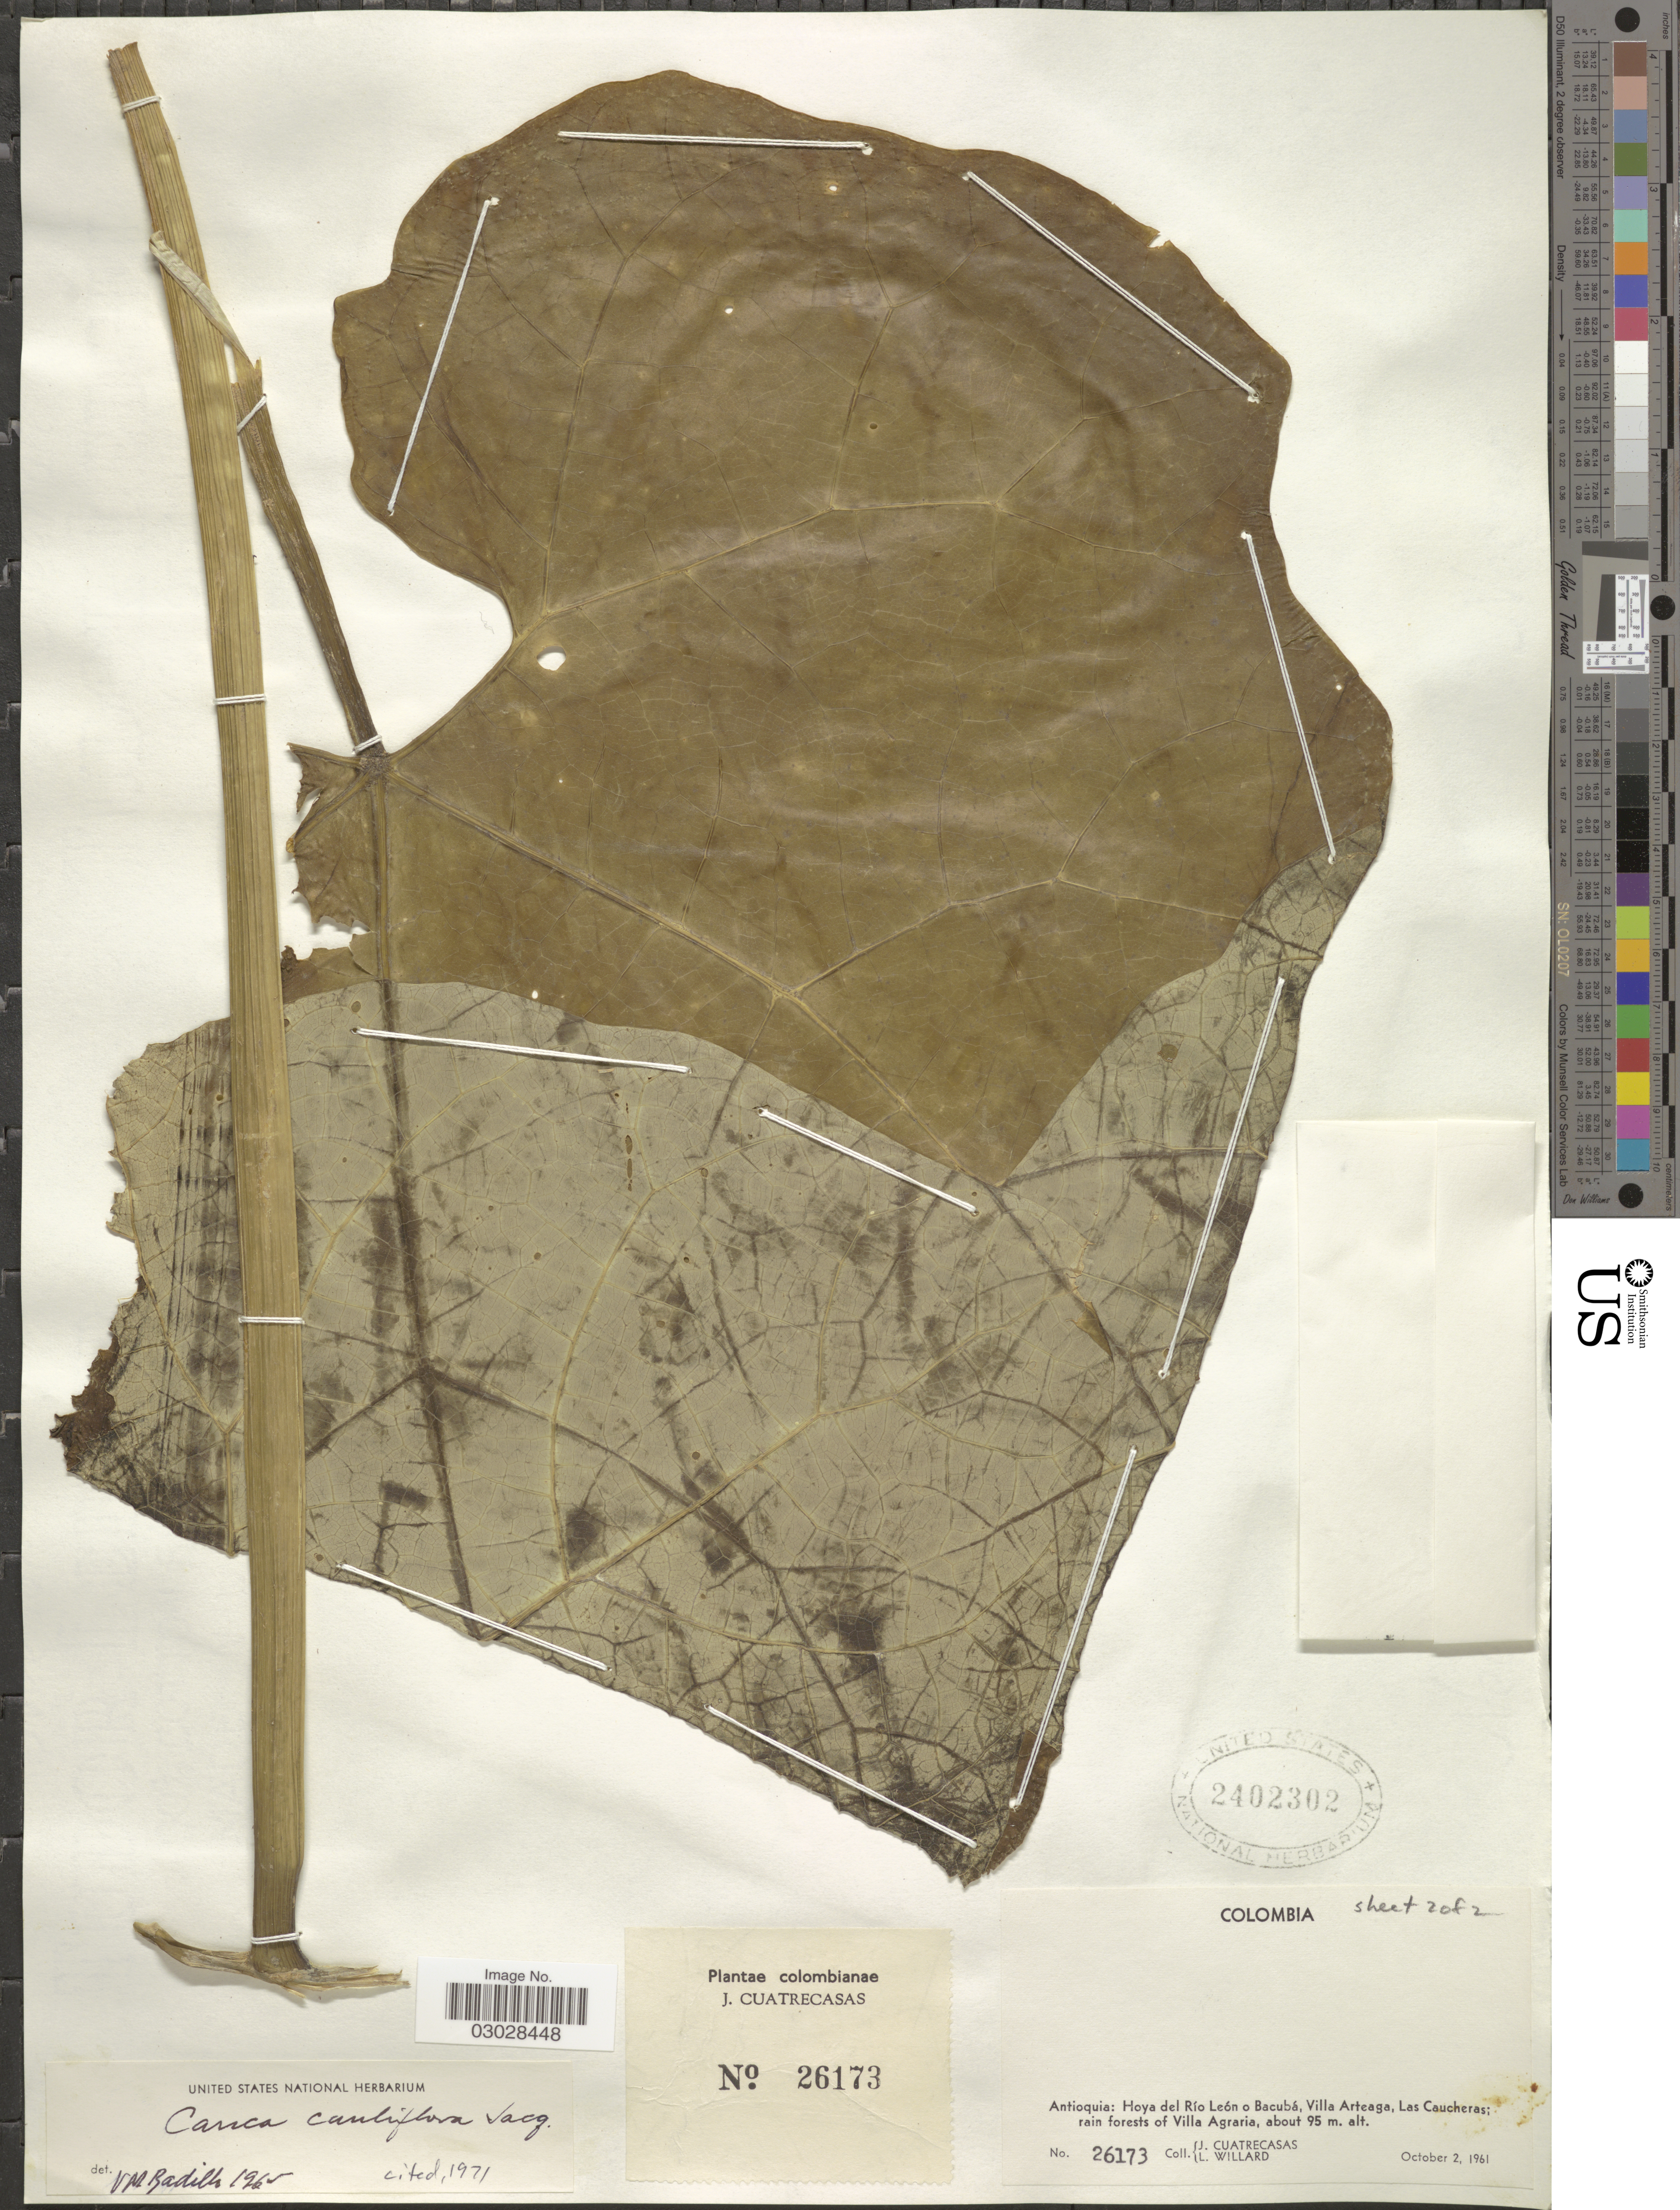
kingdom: Plantae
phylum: Tracheophyta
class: Magnoliopsida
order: Brassicales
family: Caricaceae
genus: Vasconcellea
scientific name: Vasconcellea cauliflora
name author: (Jacq.) A. DC.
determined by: Strong, M. T., (US), Smithsonian Institution - National Museum of Natural History (UNITED STATES)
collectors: J. Cuatrecasas & L. Willard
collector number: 26173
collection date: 1961-10-02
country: Colombia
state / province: Antioquia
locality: Hoya del Río León o Bacubá, Villa Arteaga, Las Caucheras; rain forest of Villa Agraria.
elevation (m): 95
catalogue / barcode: US 2402302